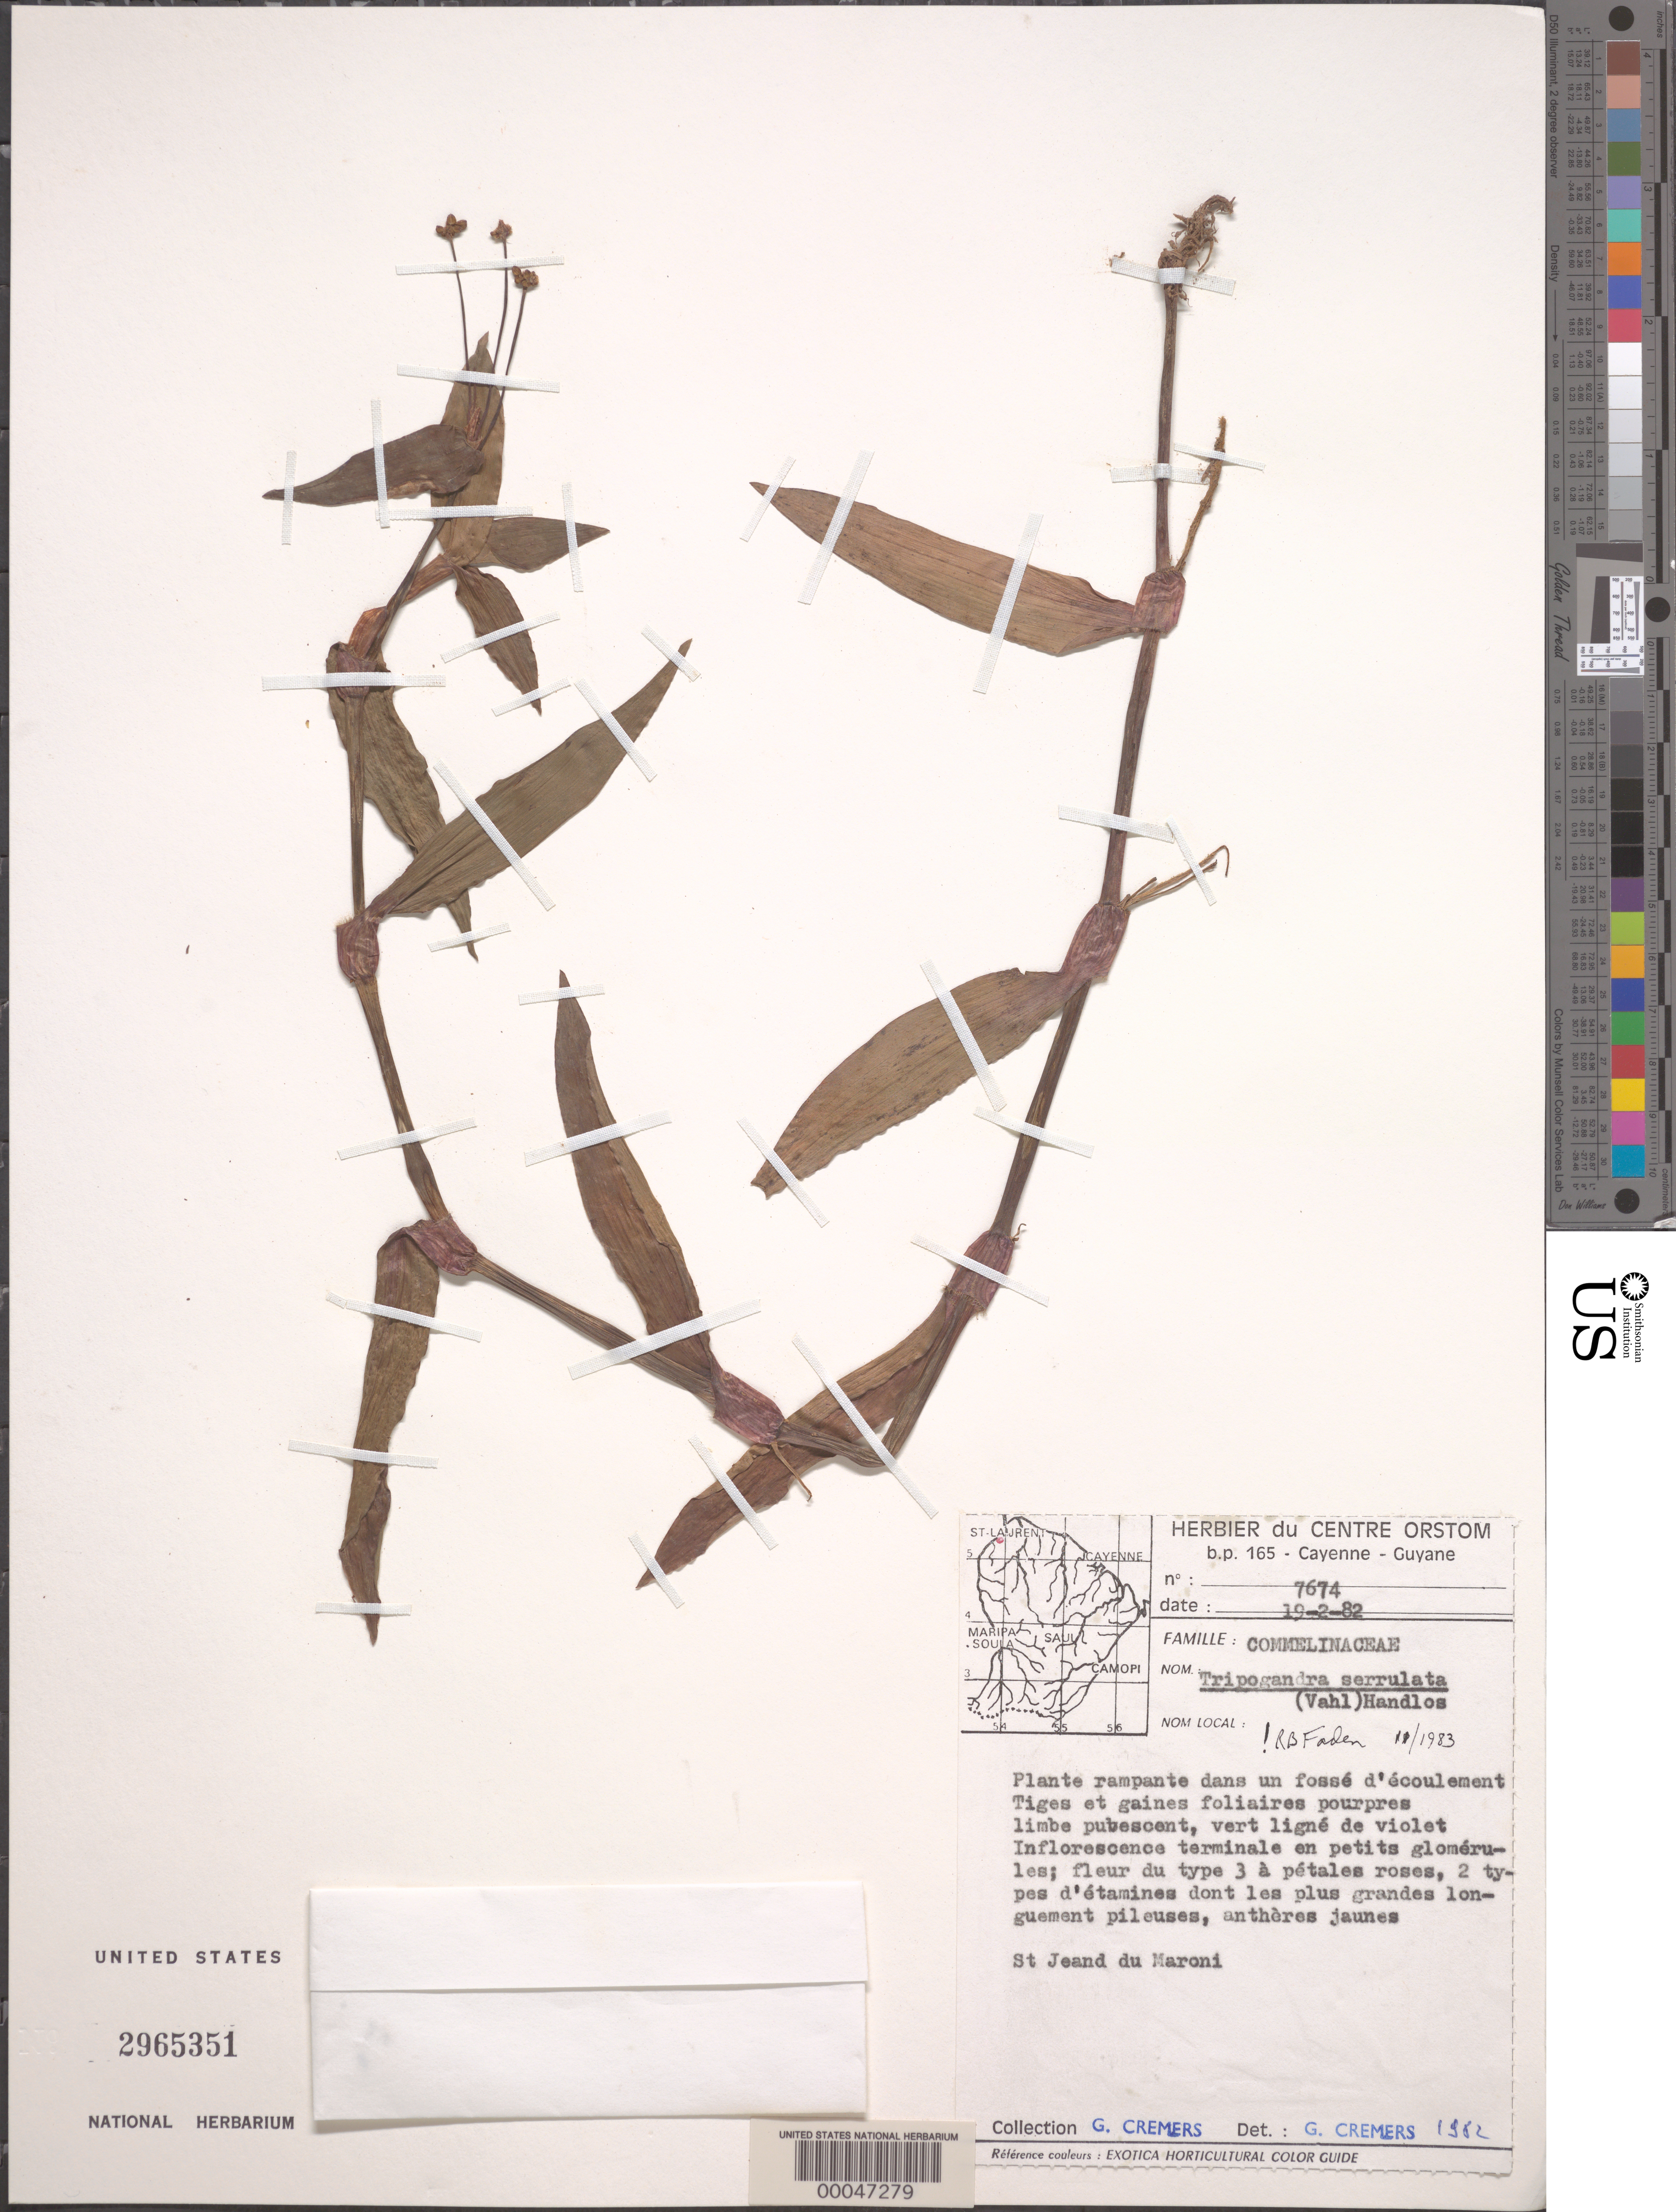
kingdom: Plantae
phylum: Tracheophyta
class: Liliopsida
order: Commelinales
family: Commelinaceae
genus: Tripogandra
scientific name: Tripogandra serrulata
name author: (Vahl) Handlos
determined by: Cremers, Georges A.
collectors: G. Cremers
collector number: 7674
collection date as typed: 19 Feb 1982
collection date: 1982-02-19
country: French Guiana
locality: St. jeand du maroni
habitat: Flowing water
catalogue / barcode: US 2965351